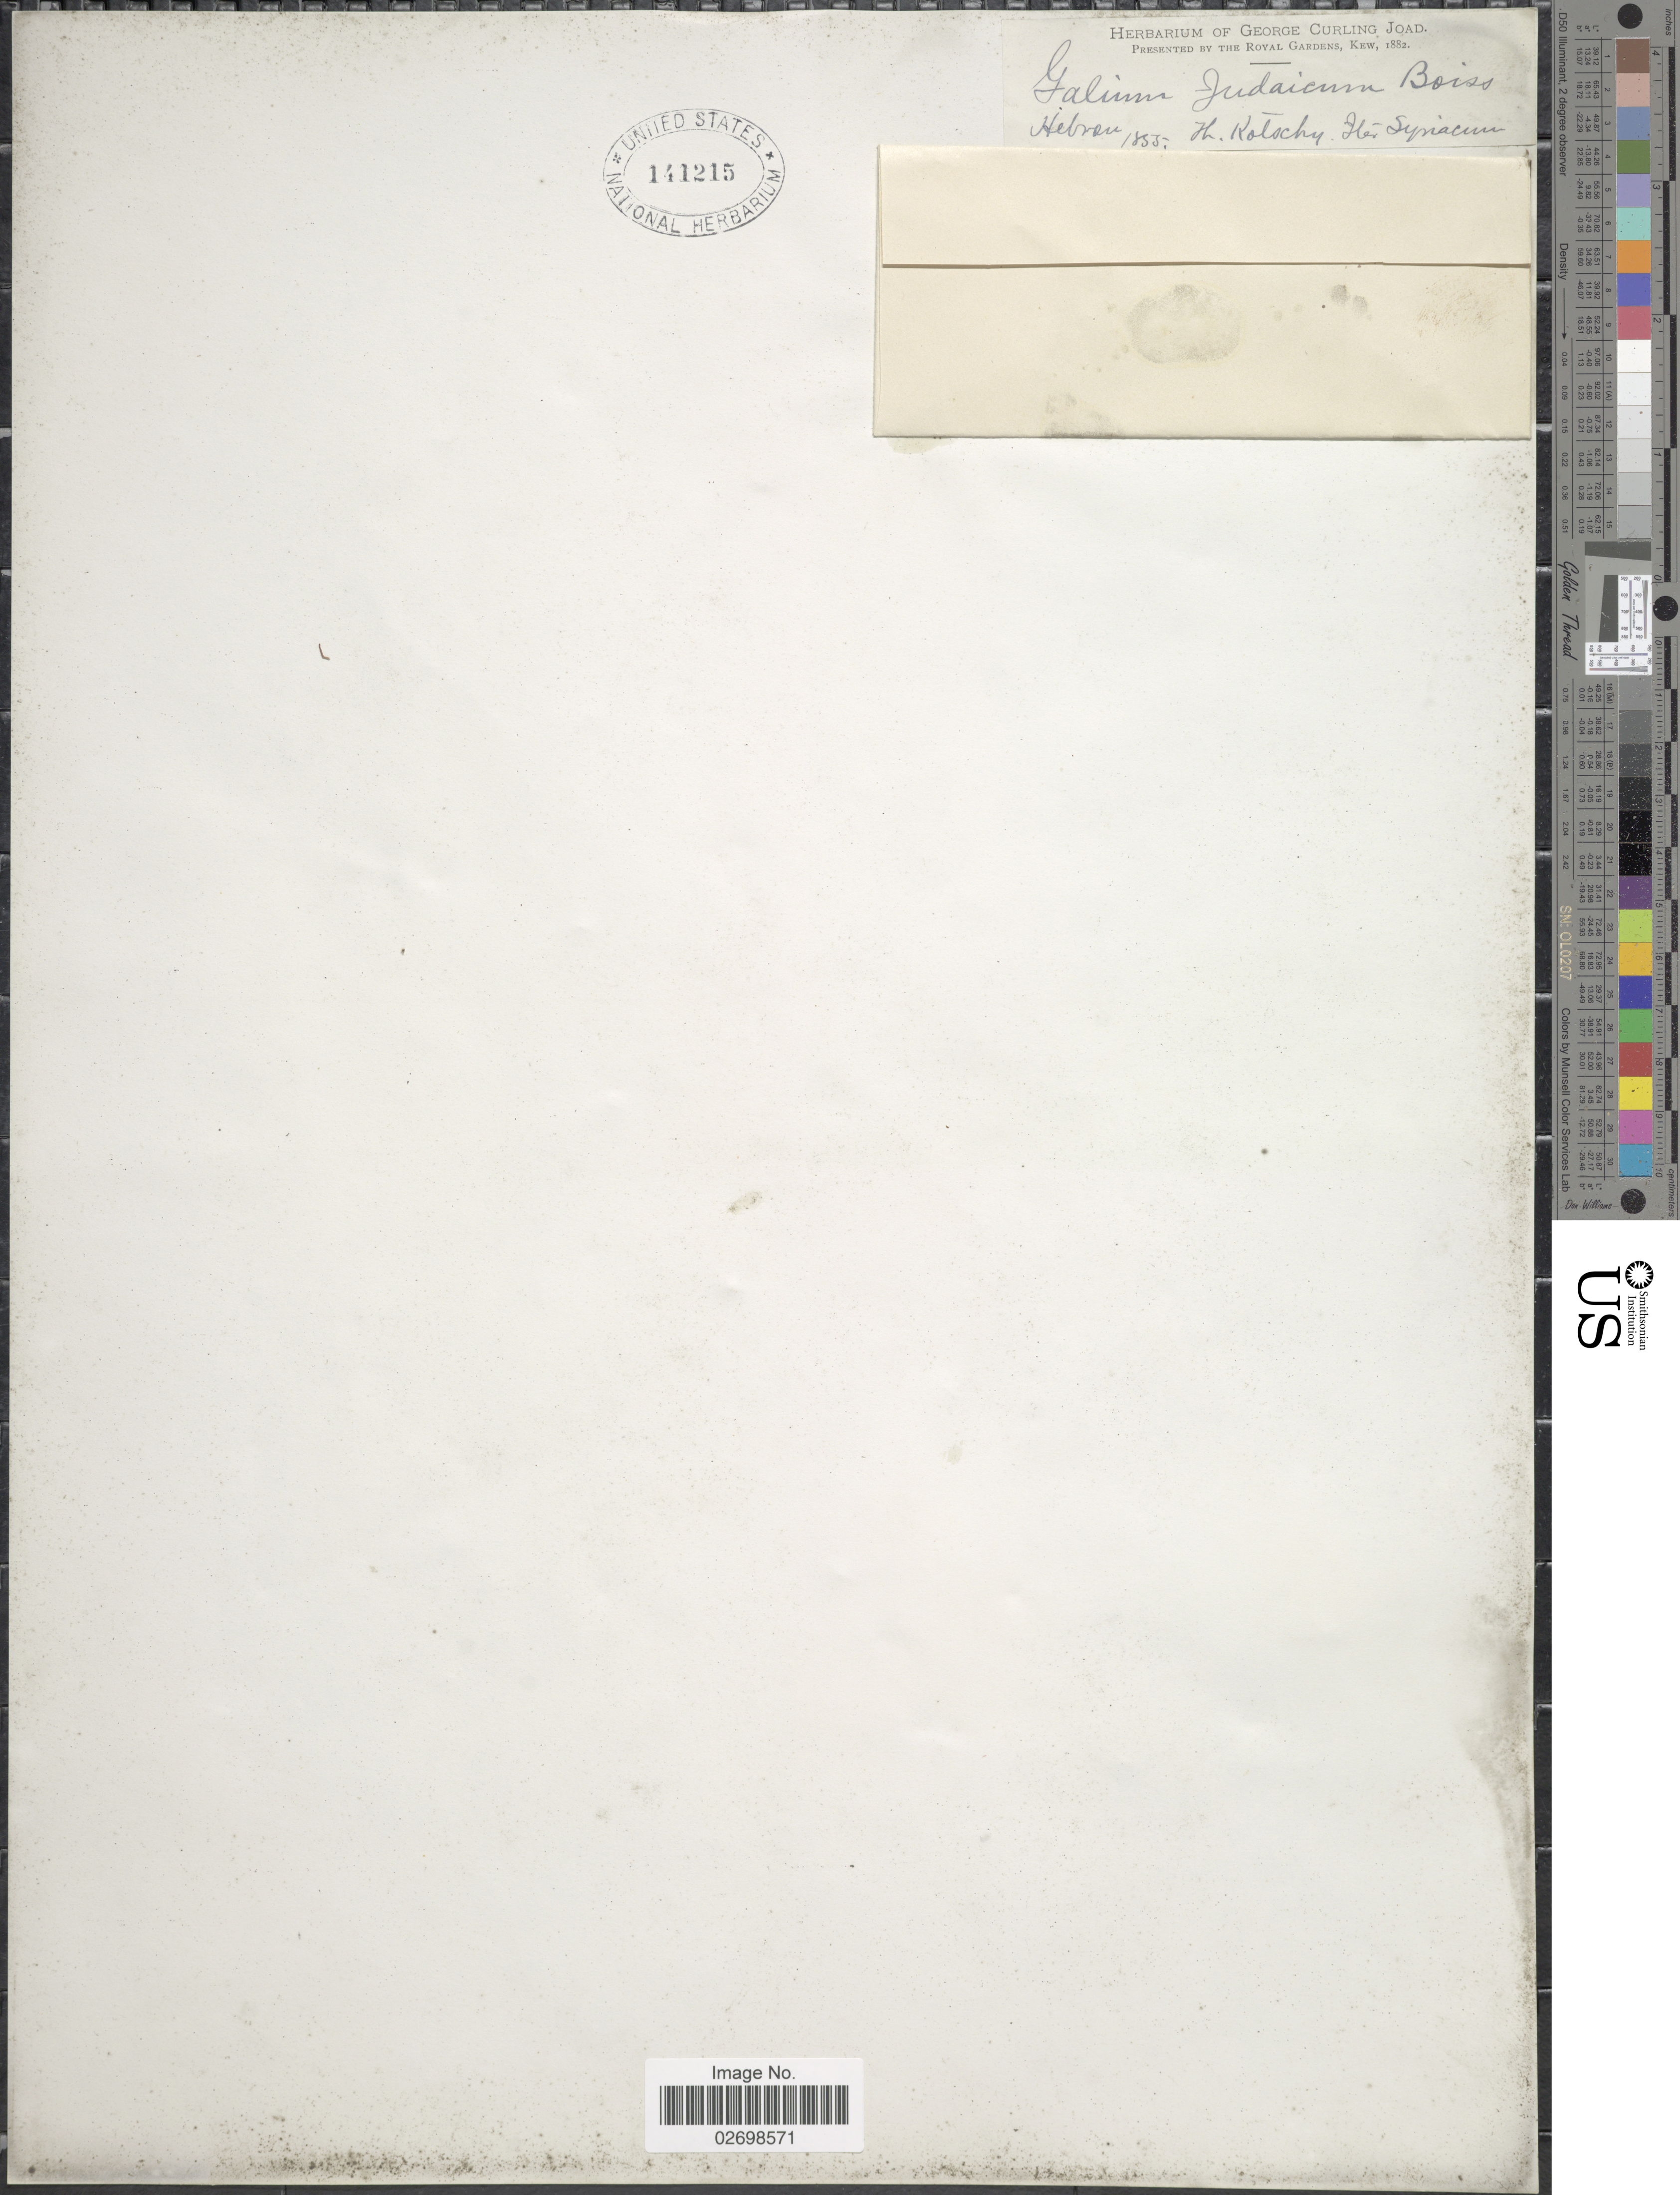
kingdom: Plantae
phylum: Tracheophyta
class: Magnoliopsida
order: Gentianales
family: Rubiaceae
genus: Galium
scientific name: Galium judaicum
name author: Boiss.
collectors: K. G. Kotschy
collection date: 1855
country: Syria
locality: Hebrou, Iter syriacum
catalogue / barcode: US 141215